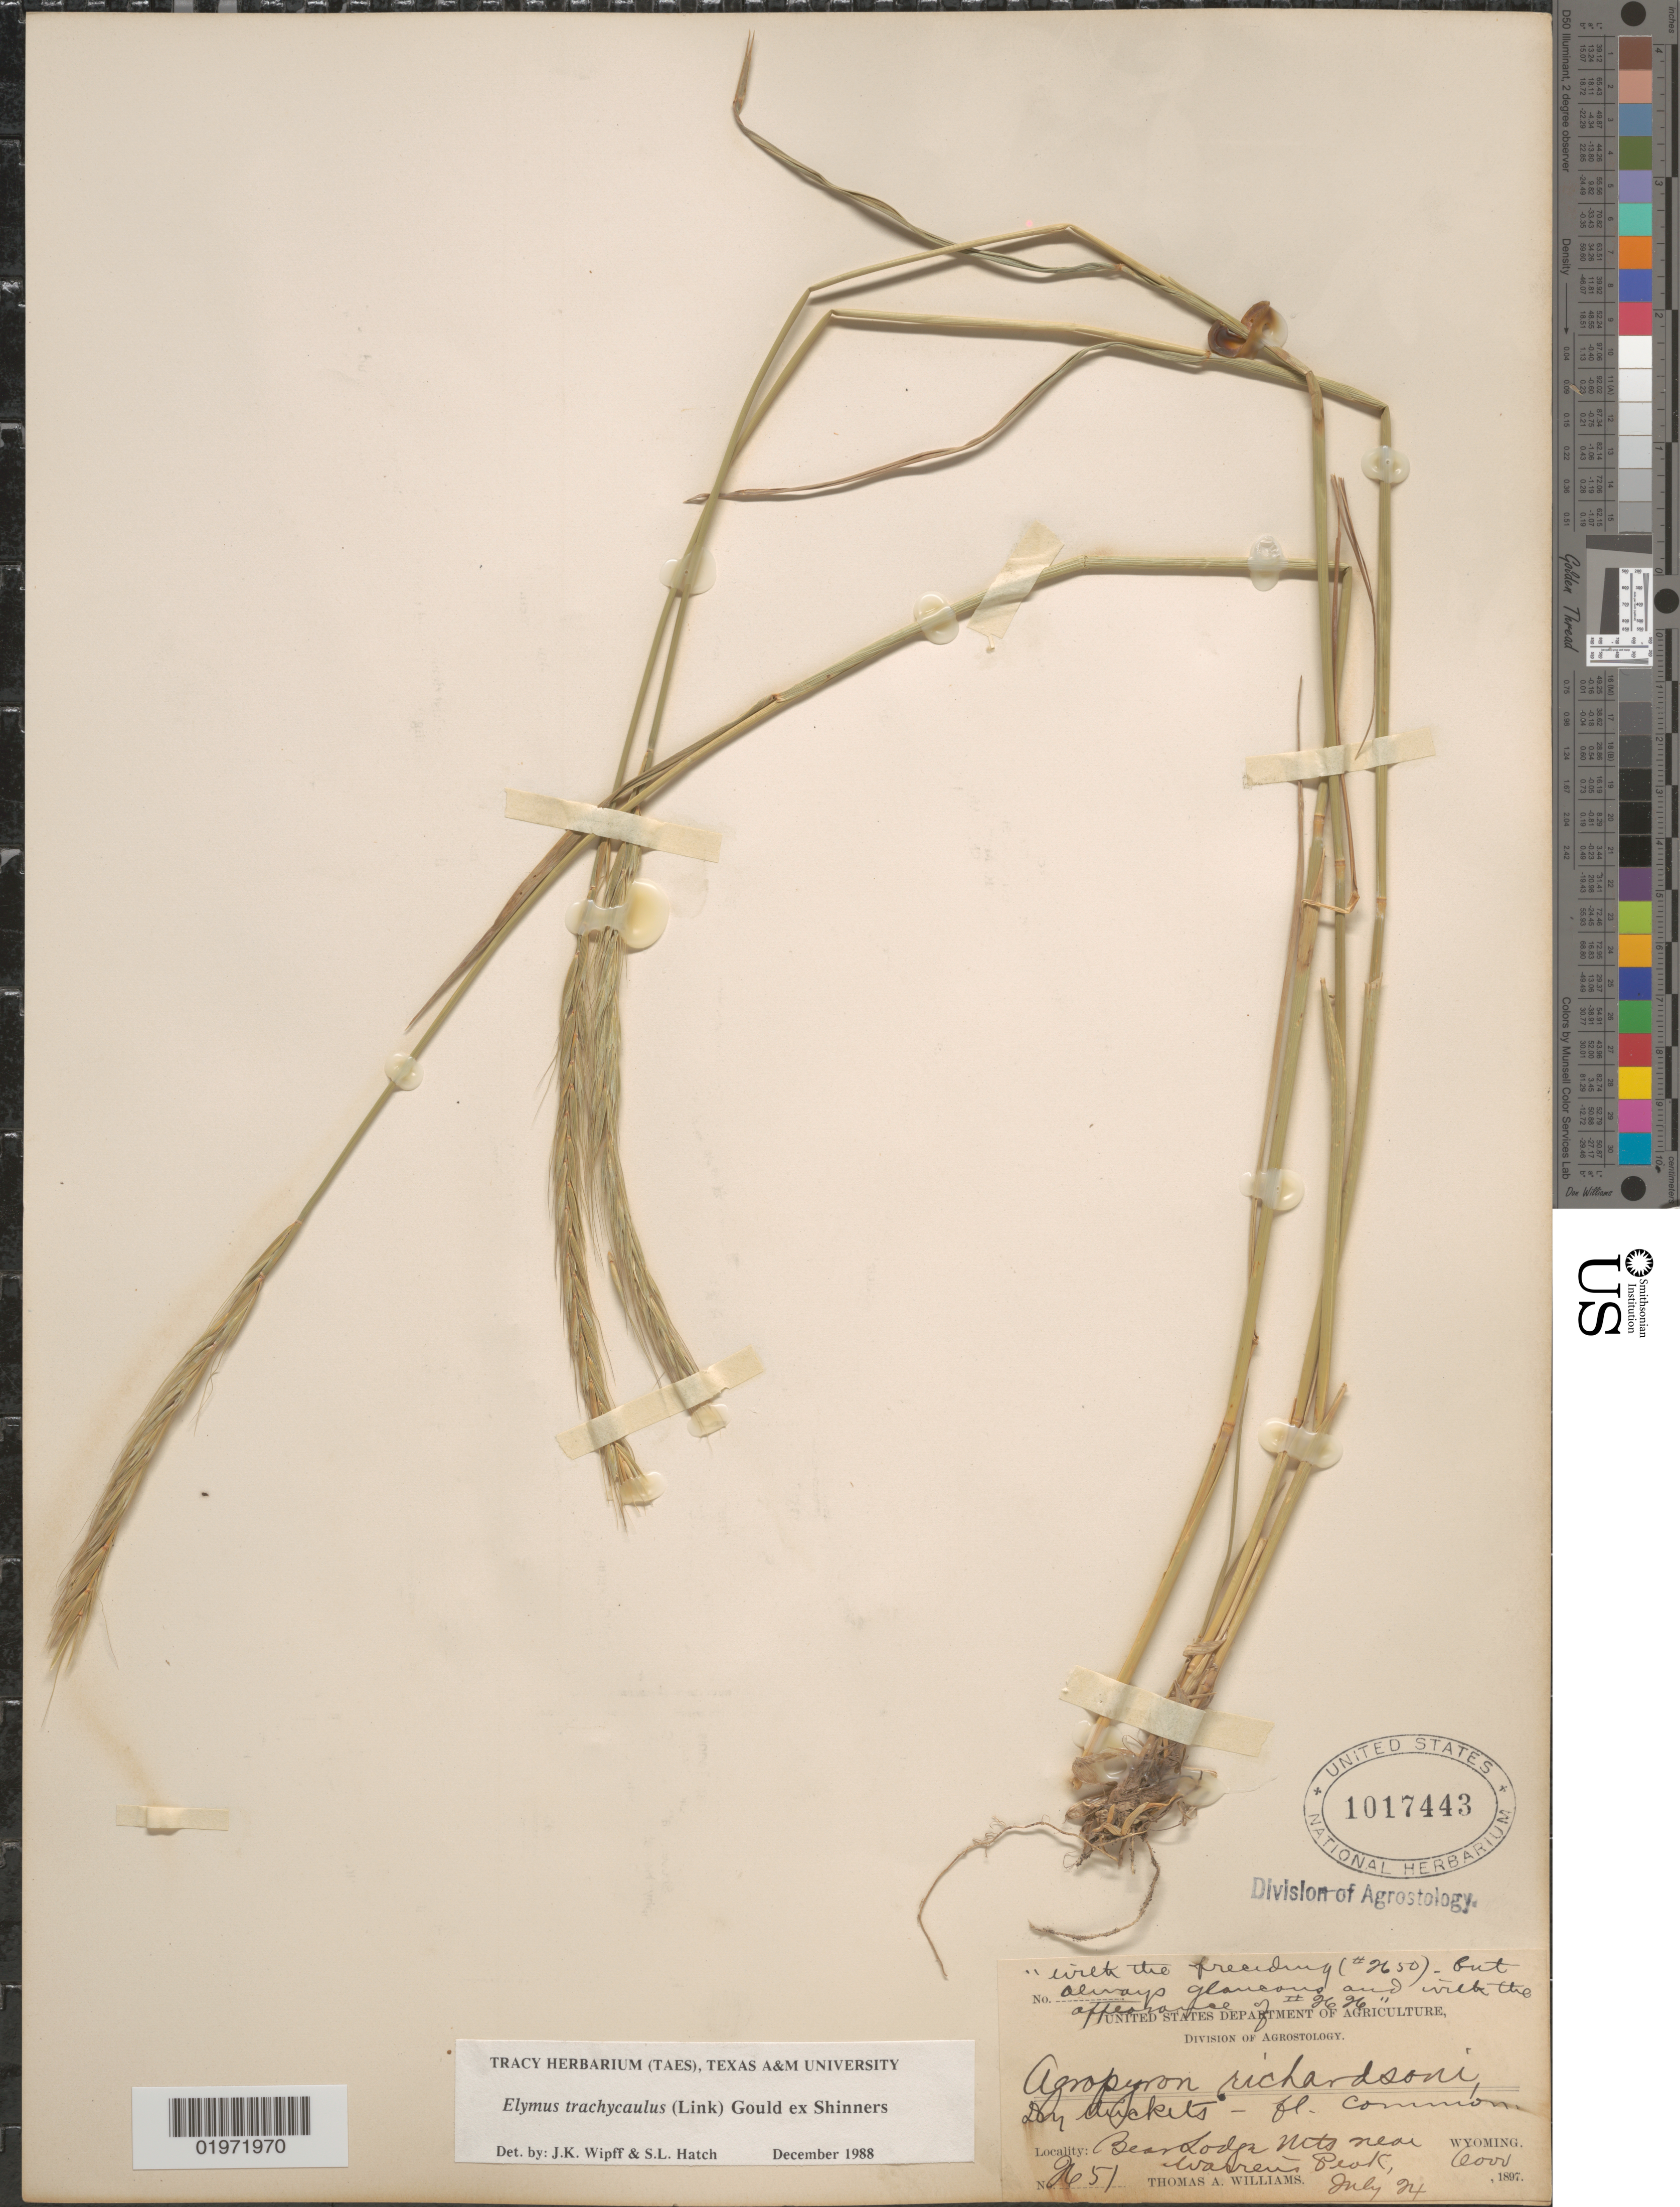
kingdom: Plantae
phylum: Tracheophyta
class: Liliopsida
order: Poales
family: Poaceae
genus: Elymus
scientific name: Elymus trachycaulus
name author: (Link) Gould ex Shinners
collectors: T. A. Williams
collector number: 2651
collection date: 1897-07-24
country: United States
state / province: Wyoming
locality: Bear Lodge Mts near Warrens Peak.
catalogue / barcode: US 1017443